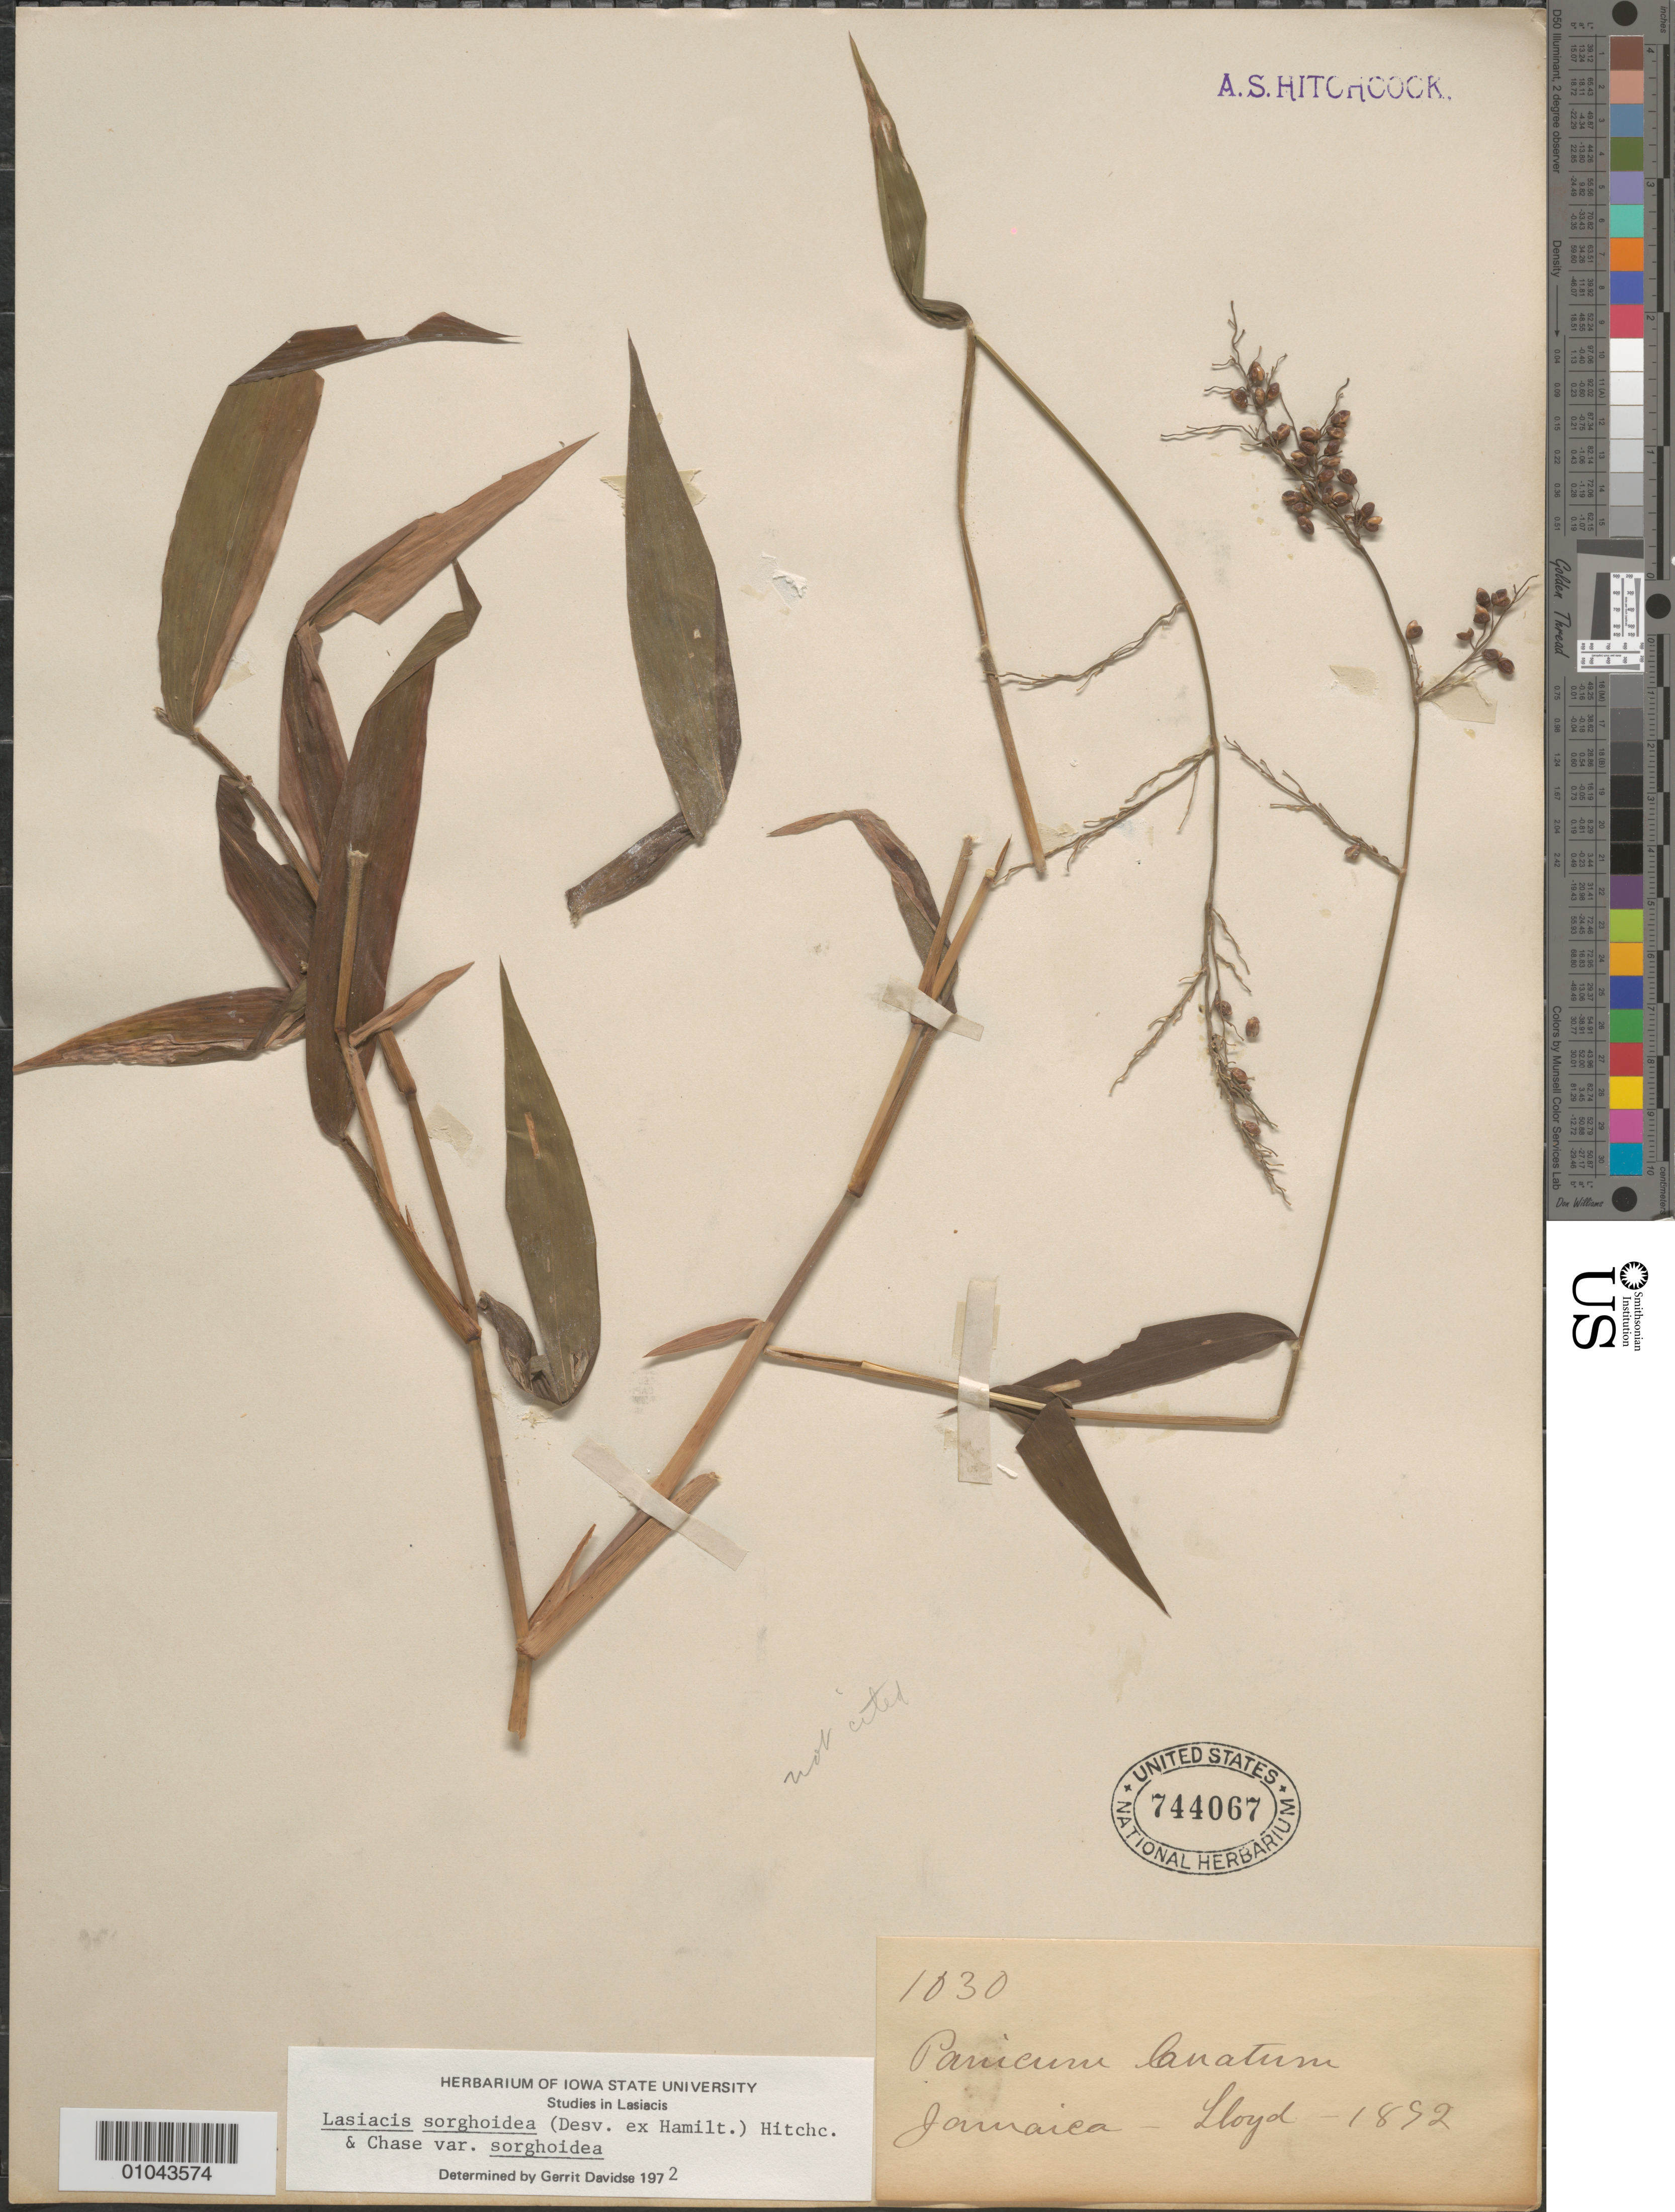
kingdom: Plantae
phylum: Tracheophyta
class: Liliopsida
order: Poales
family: Poaceae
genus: Lasiacis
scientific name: Lasiacis sorghoidea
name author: (Desv. ex Ham.) Hitchc. & Chase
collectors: C. G. Lloyd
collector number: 1030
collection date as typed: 01 Jan 1892 to 31 Dec 1892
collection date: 1892-01-01/1892-12-31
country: Jamaica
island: Jamaica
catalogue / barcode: US 744067